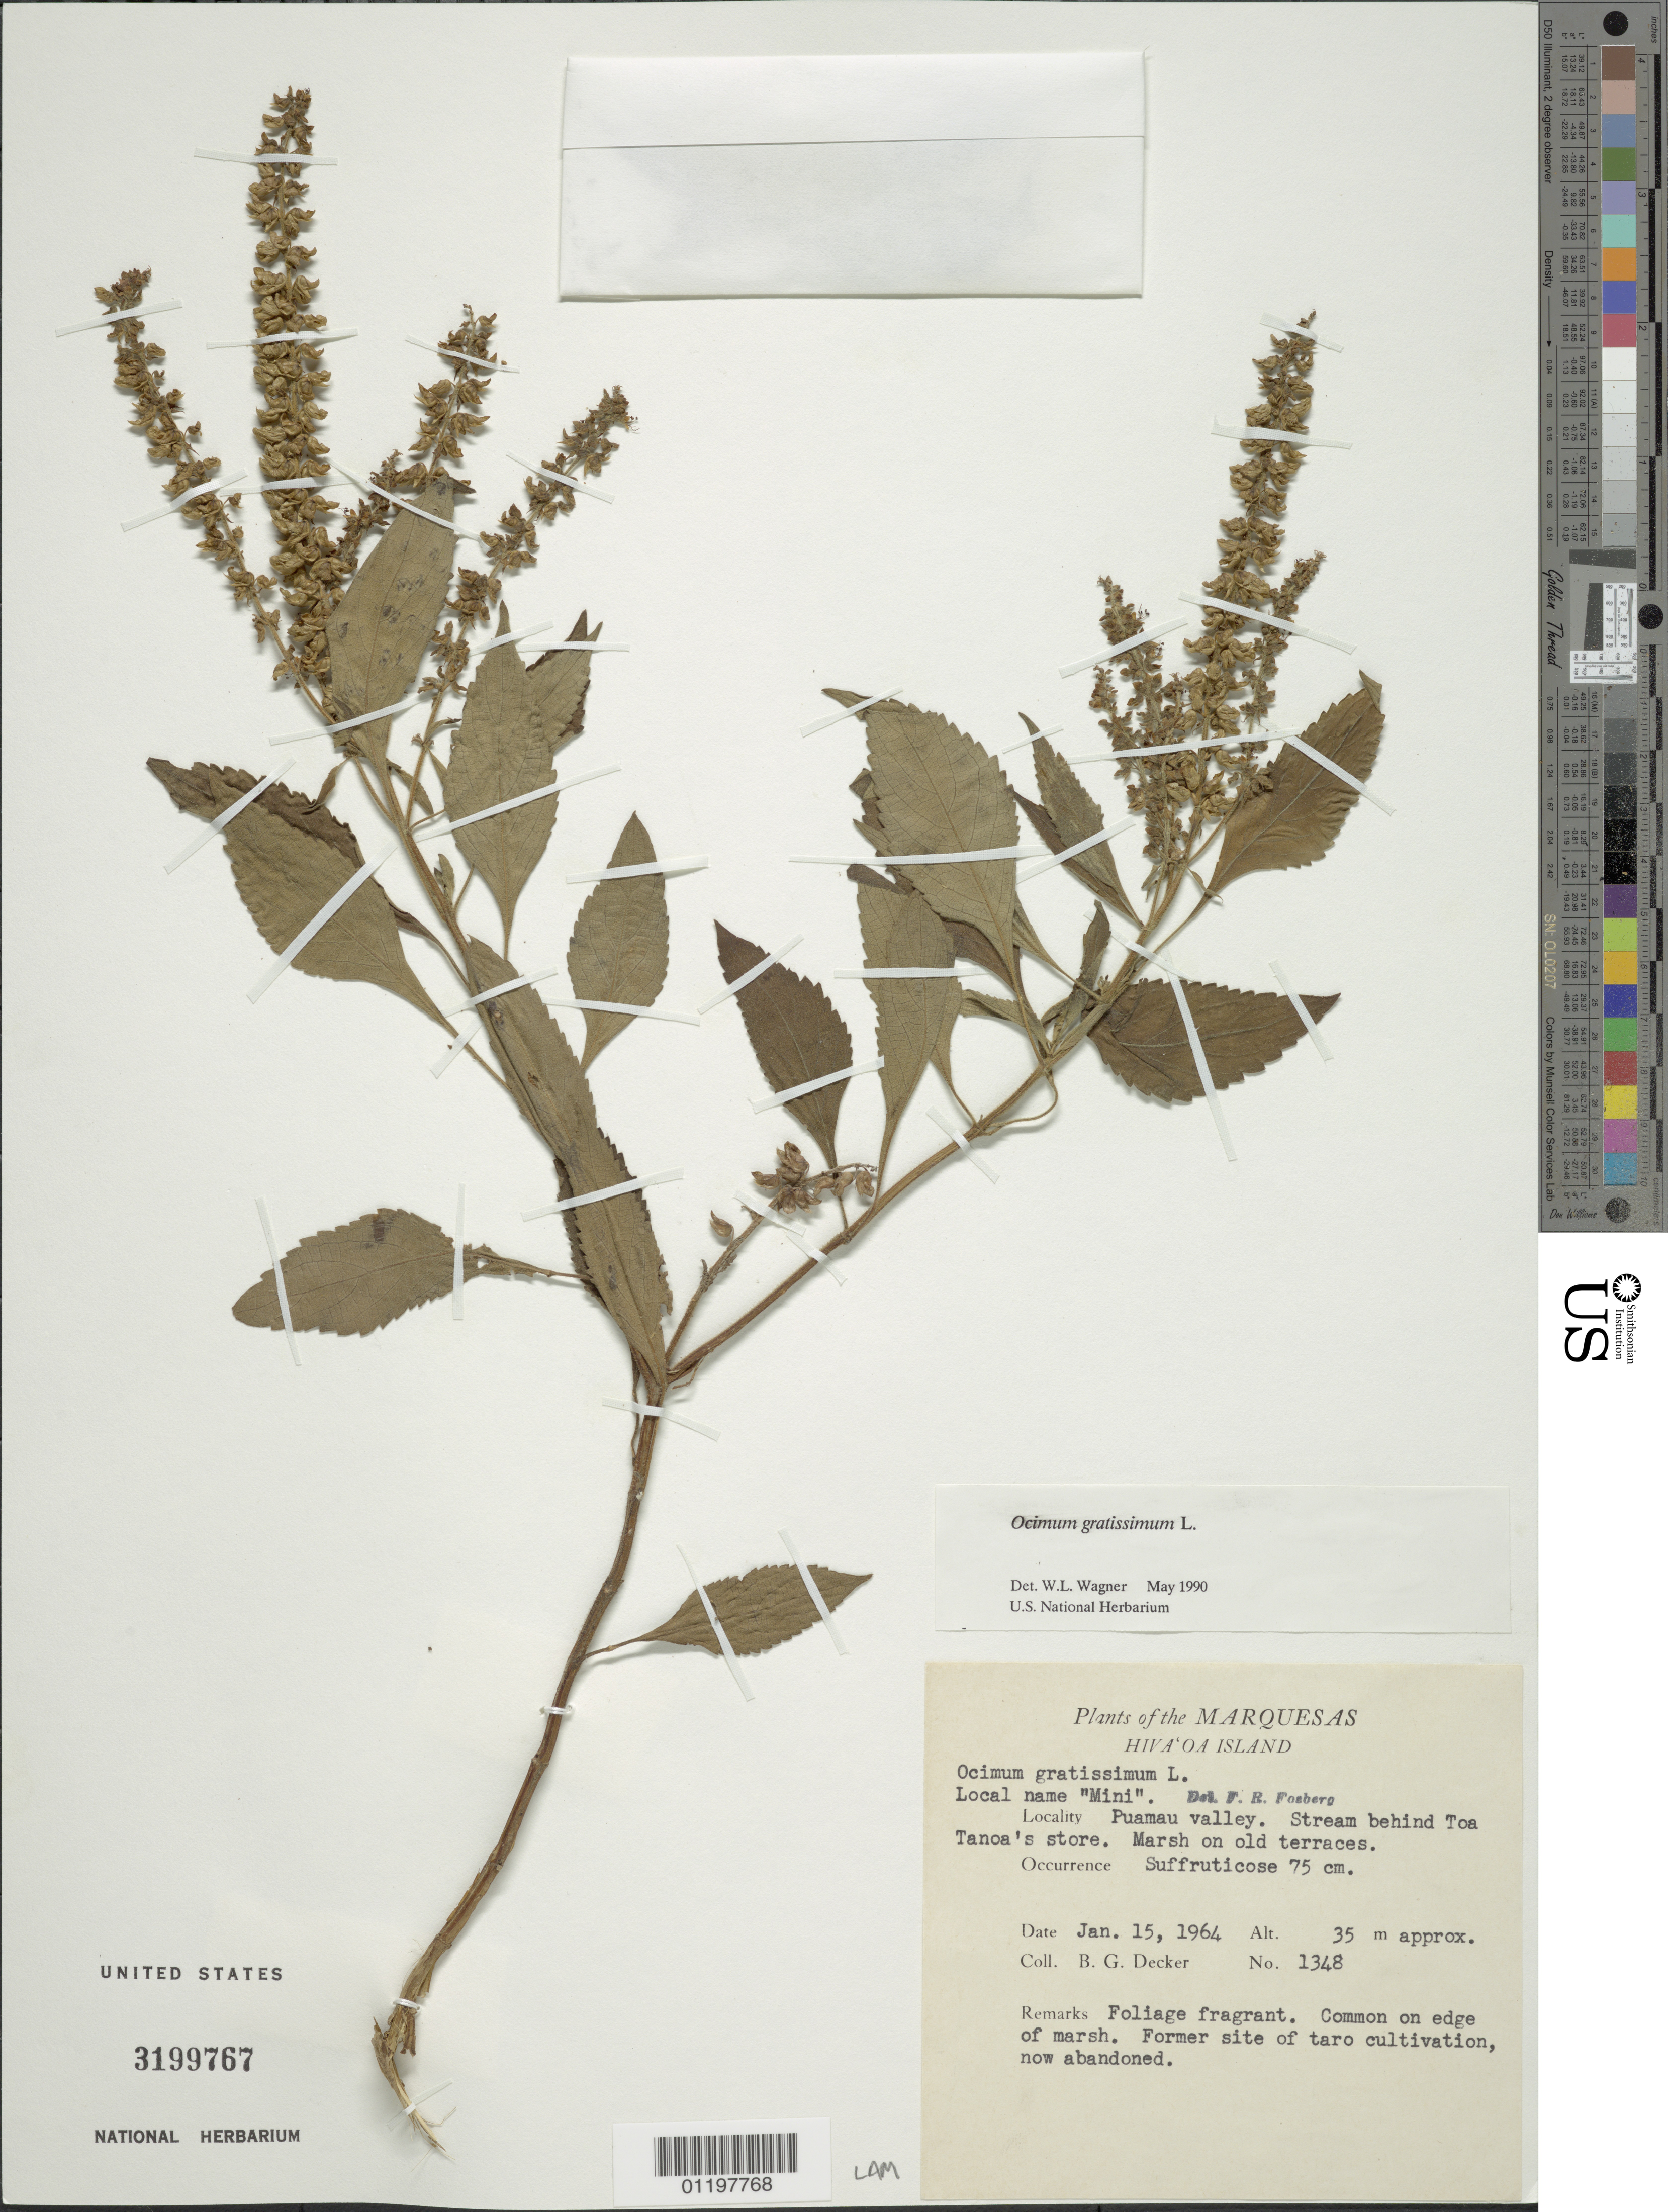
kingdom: Plantae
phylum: Tracheophyta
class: Magnoliopsida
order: Lamiales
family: Lamiaceae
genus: Ocimum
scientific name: Ocimum gratissimum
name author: L.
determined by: Wagner, W. L., (BOT), Smithsonian Institution - National Museum of Natural History (UNITED STATES)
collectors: B. G. Decker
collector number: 1348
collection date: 1964-01-15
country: French Polynesia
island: Hiva Oa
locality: Puamau Valley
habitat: Stream behind Toa Tanoa's store. Marsh on old terraces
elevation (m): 35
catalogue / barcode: US 3199767